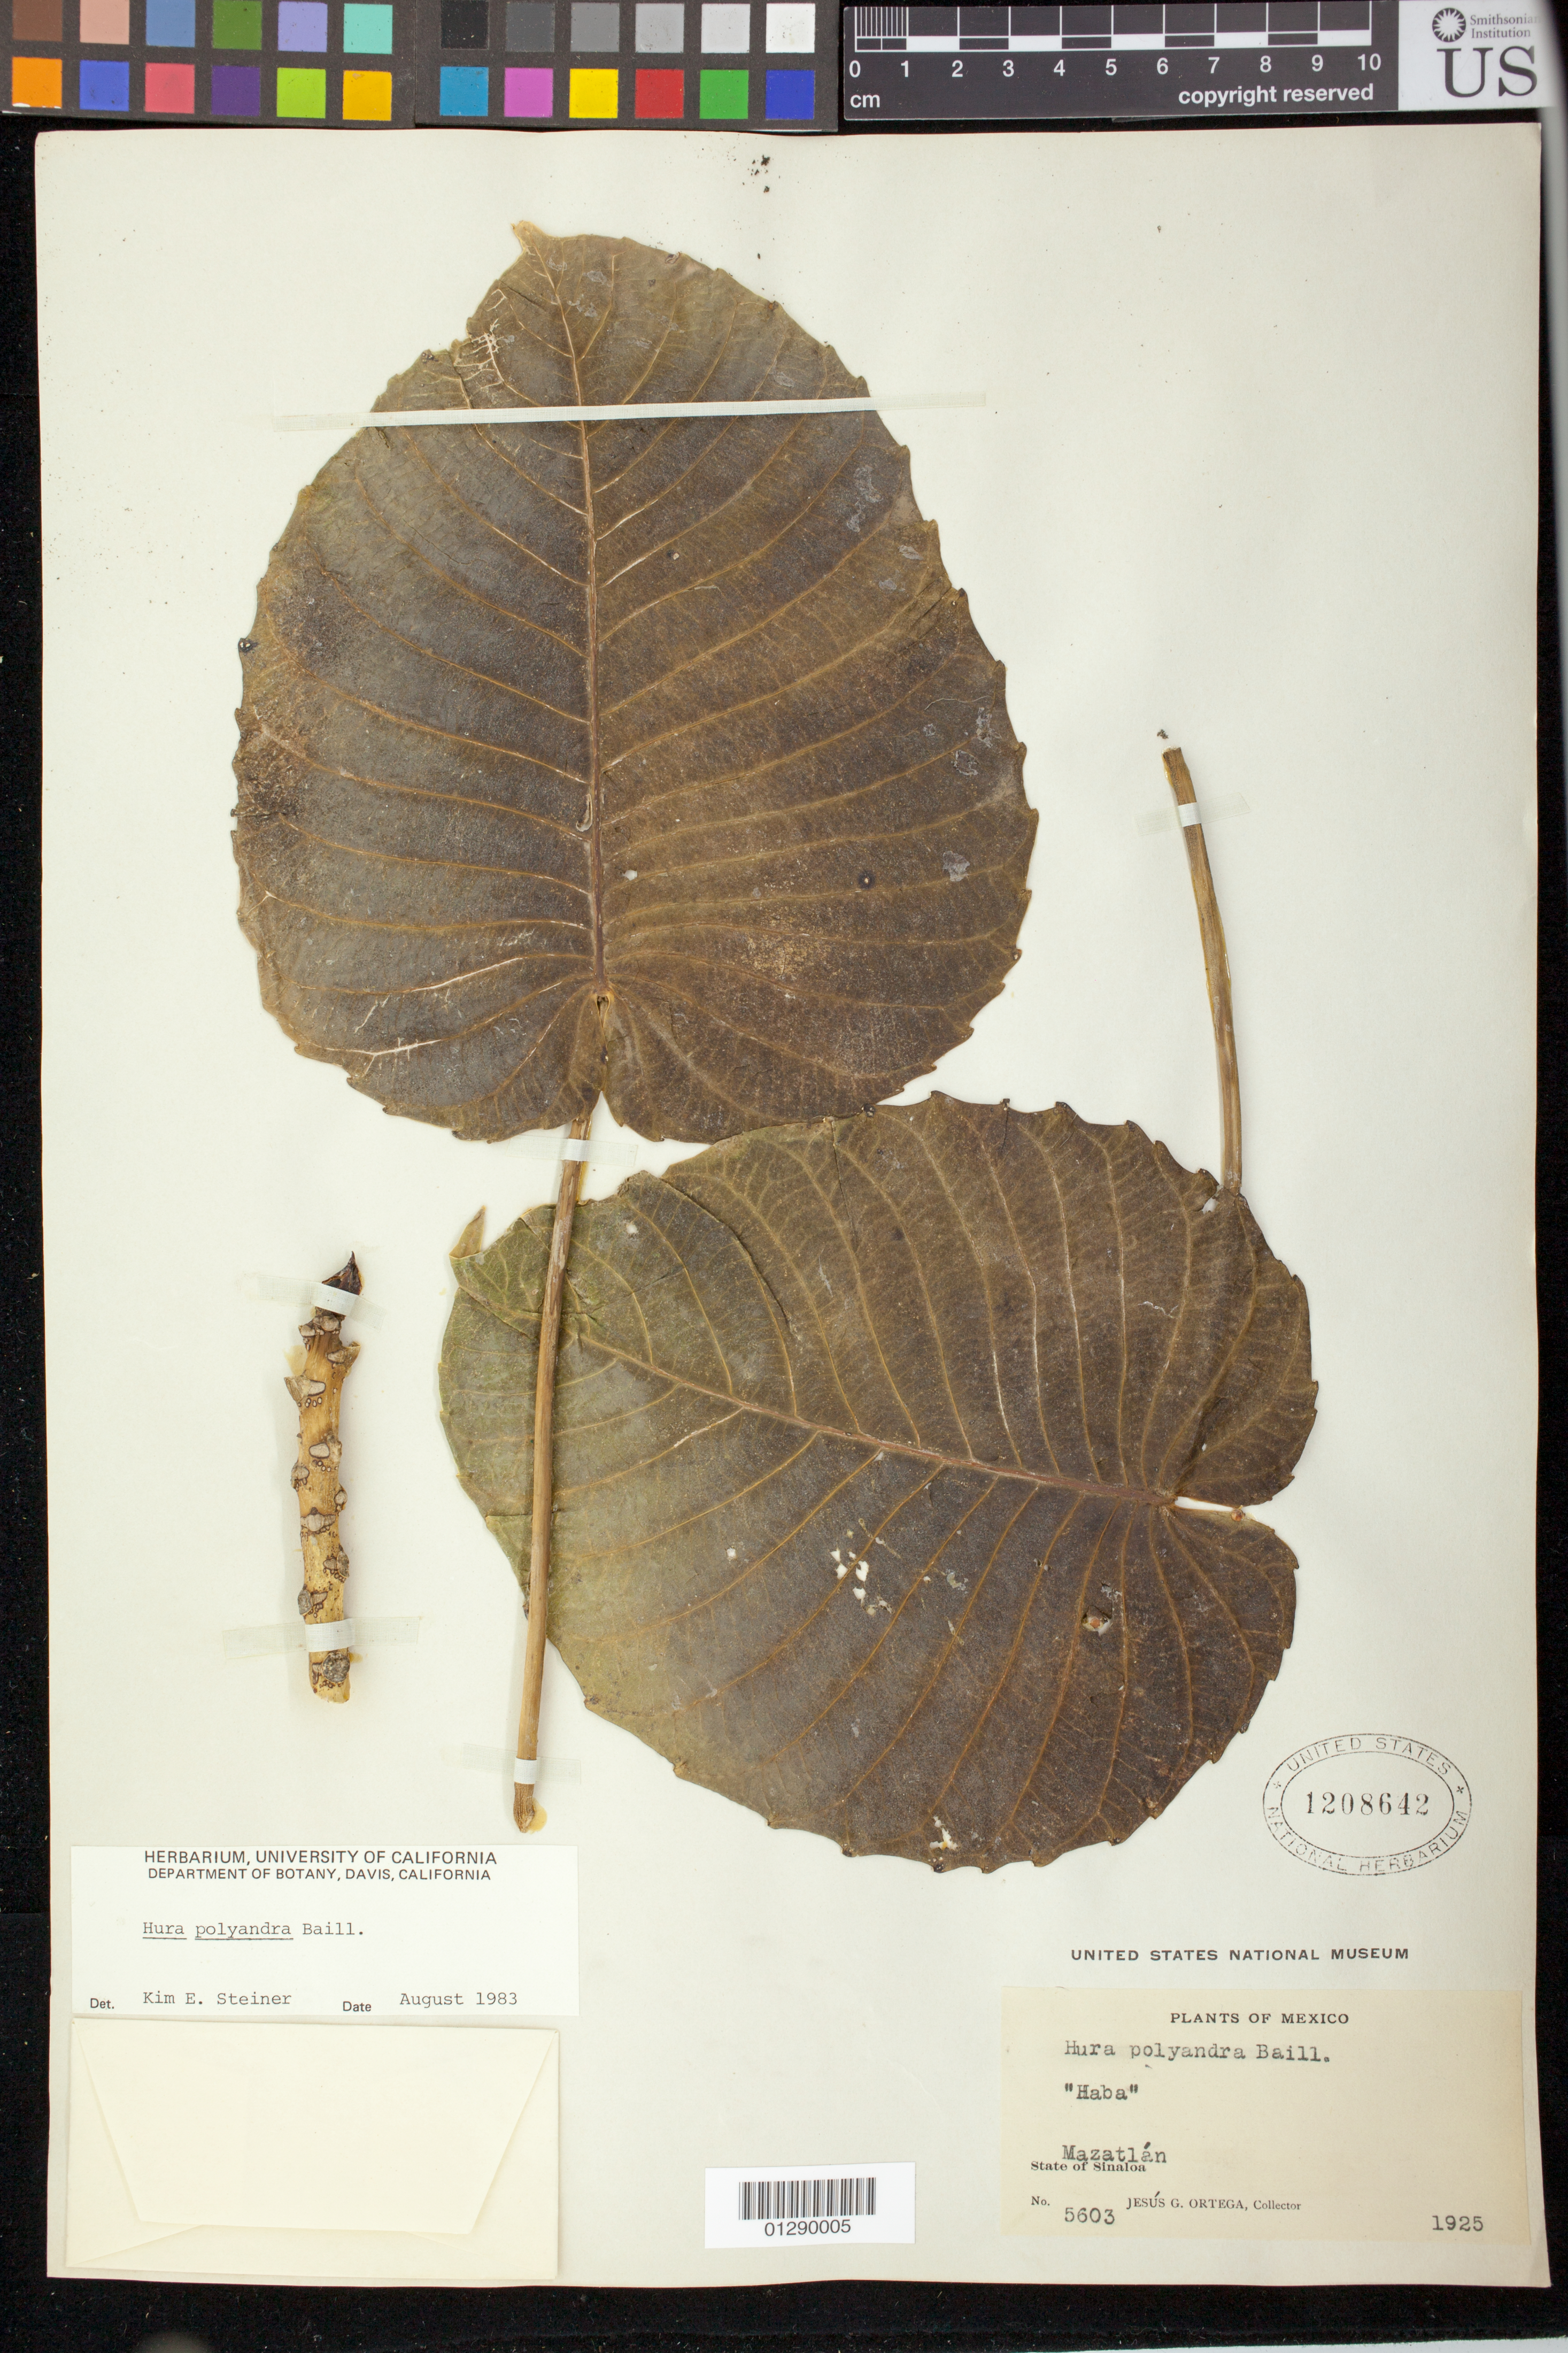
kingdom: Plantae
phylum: Tracheophyta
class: Magnoliopsida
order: Malpighiales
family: Euphorbiaceae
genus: Hura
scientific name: Hura polyandra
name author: Baill.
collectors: J. Ortega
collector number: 5603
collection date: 1925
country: Mexico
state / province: Sinaloa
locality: Mazatlan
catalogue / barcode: US 1208642